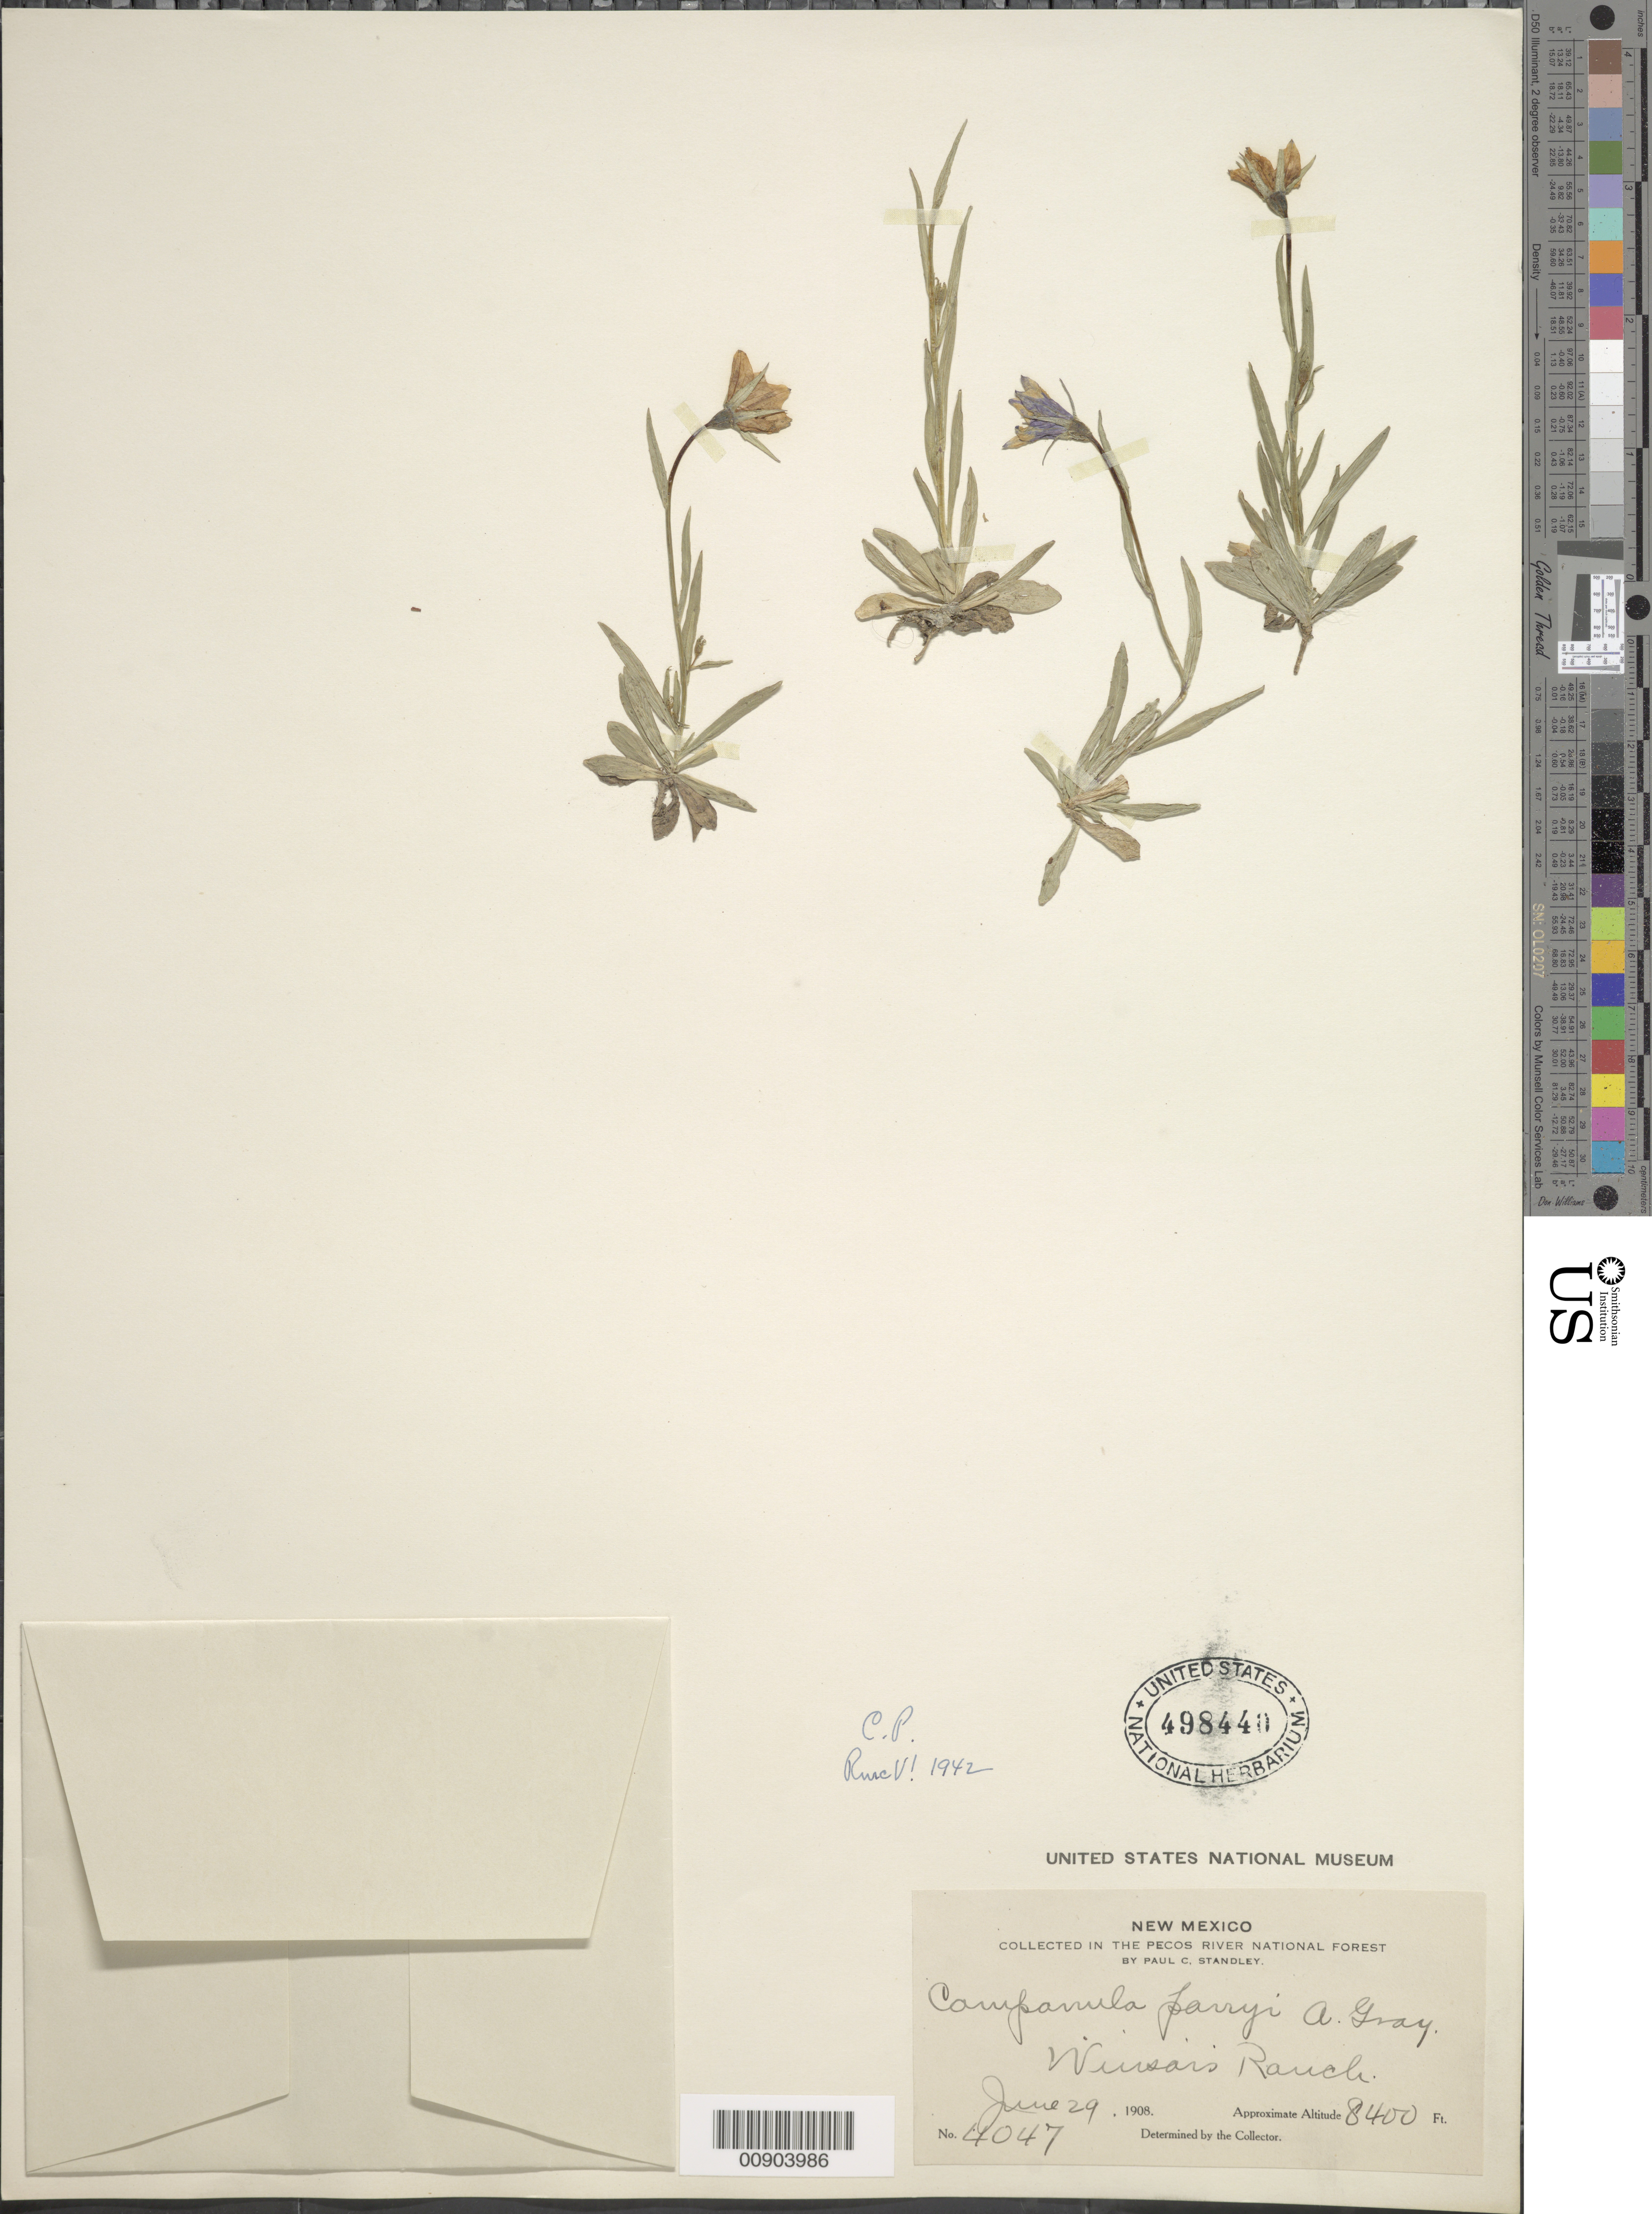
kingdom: Plantae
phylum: Tracheophyta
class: Magnoliopsida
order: Asterales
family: Campanulaceae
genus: Campanula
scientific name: Campanula parryi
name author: A. Gray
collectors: P. C. Standley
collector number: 4047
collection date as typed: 29 Jun 1908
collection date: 1908-06-29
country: United States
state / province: New Mexico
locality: Winsar's Ranch, Pecos River National Forest.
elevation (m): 2560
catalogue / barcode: US 498440